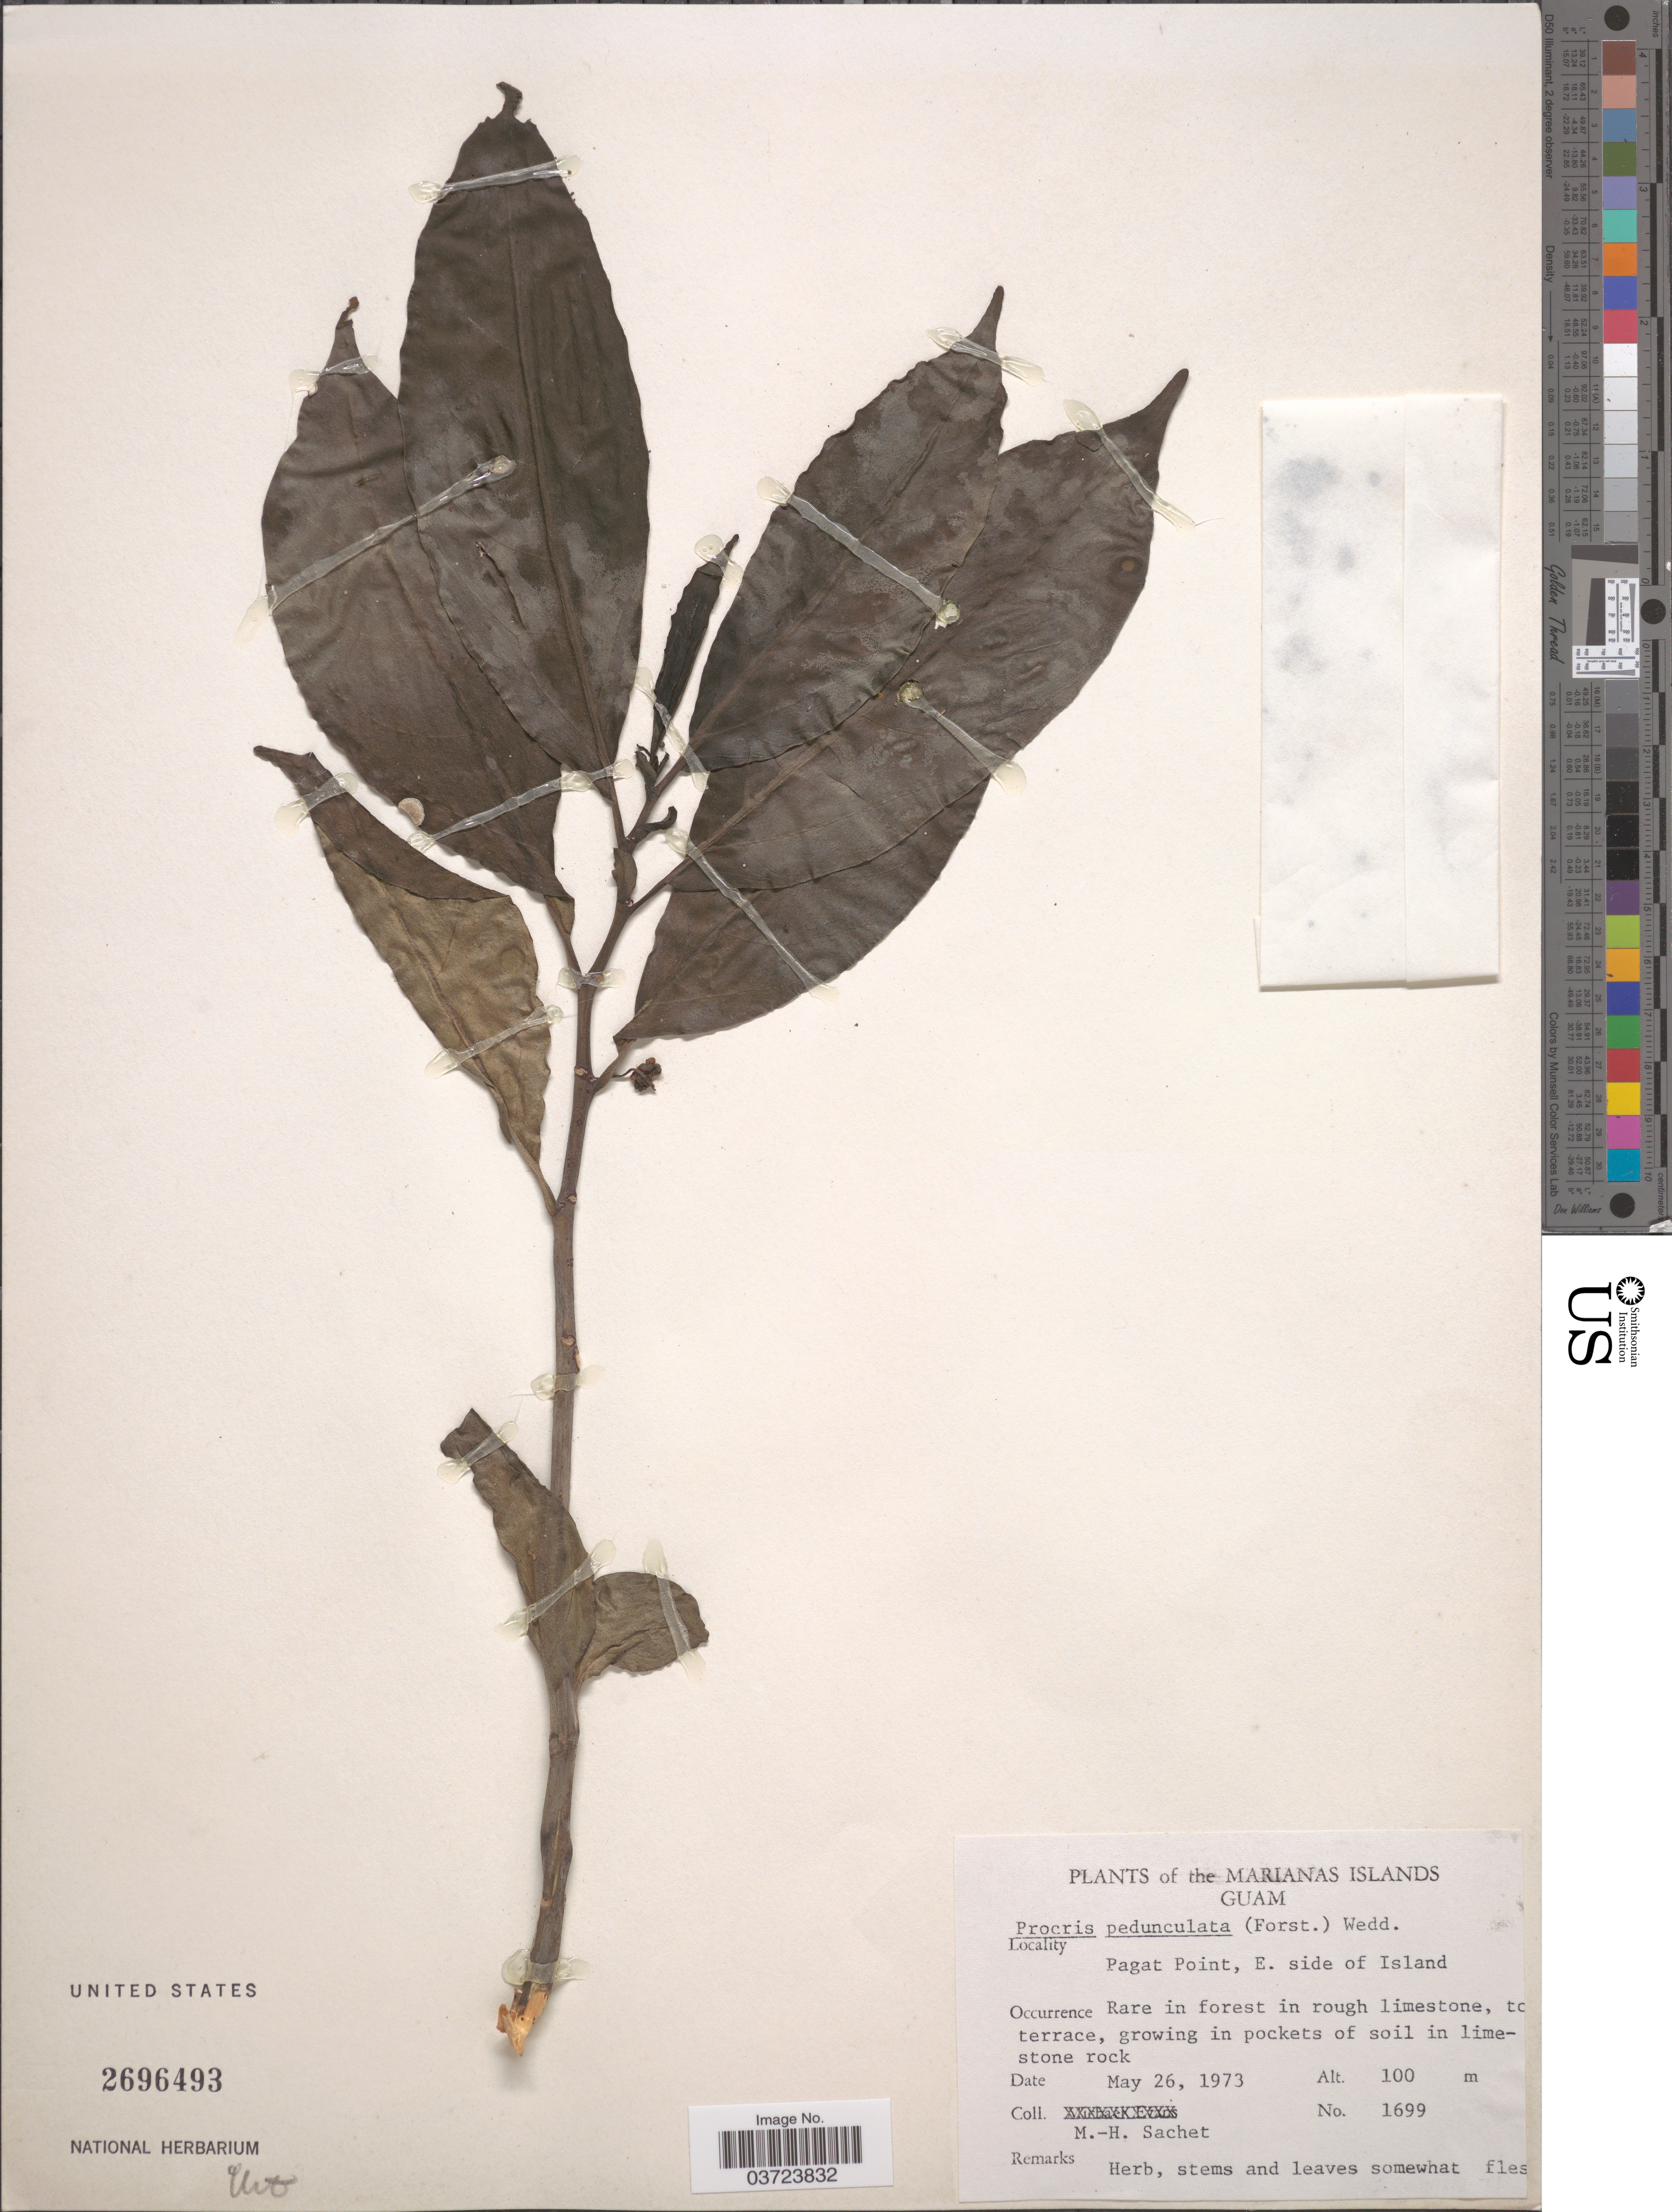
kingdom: Plantae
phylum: Tracheophyta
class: Magnoliopsida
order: Rosales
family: Urticaceae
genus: Procris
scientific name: Procris pedunculata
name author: (J.R. Forst. & G. Forst.) Wedd.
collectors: M.-H. Sachet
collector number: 1699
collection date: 1973-05-26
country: Guam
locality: Marianas Islands. In pockets of soil in limestone rock.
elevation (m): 100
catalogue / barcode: US 2696493